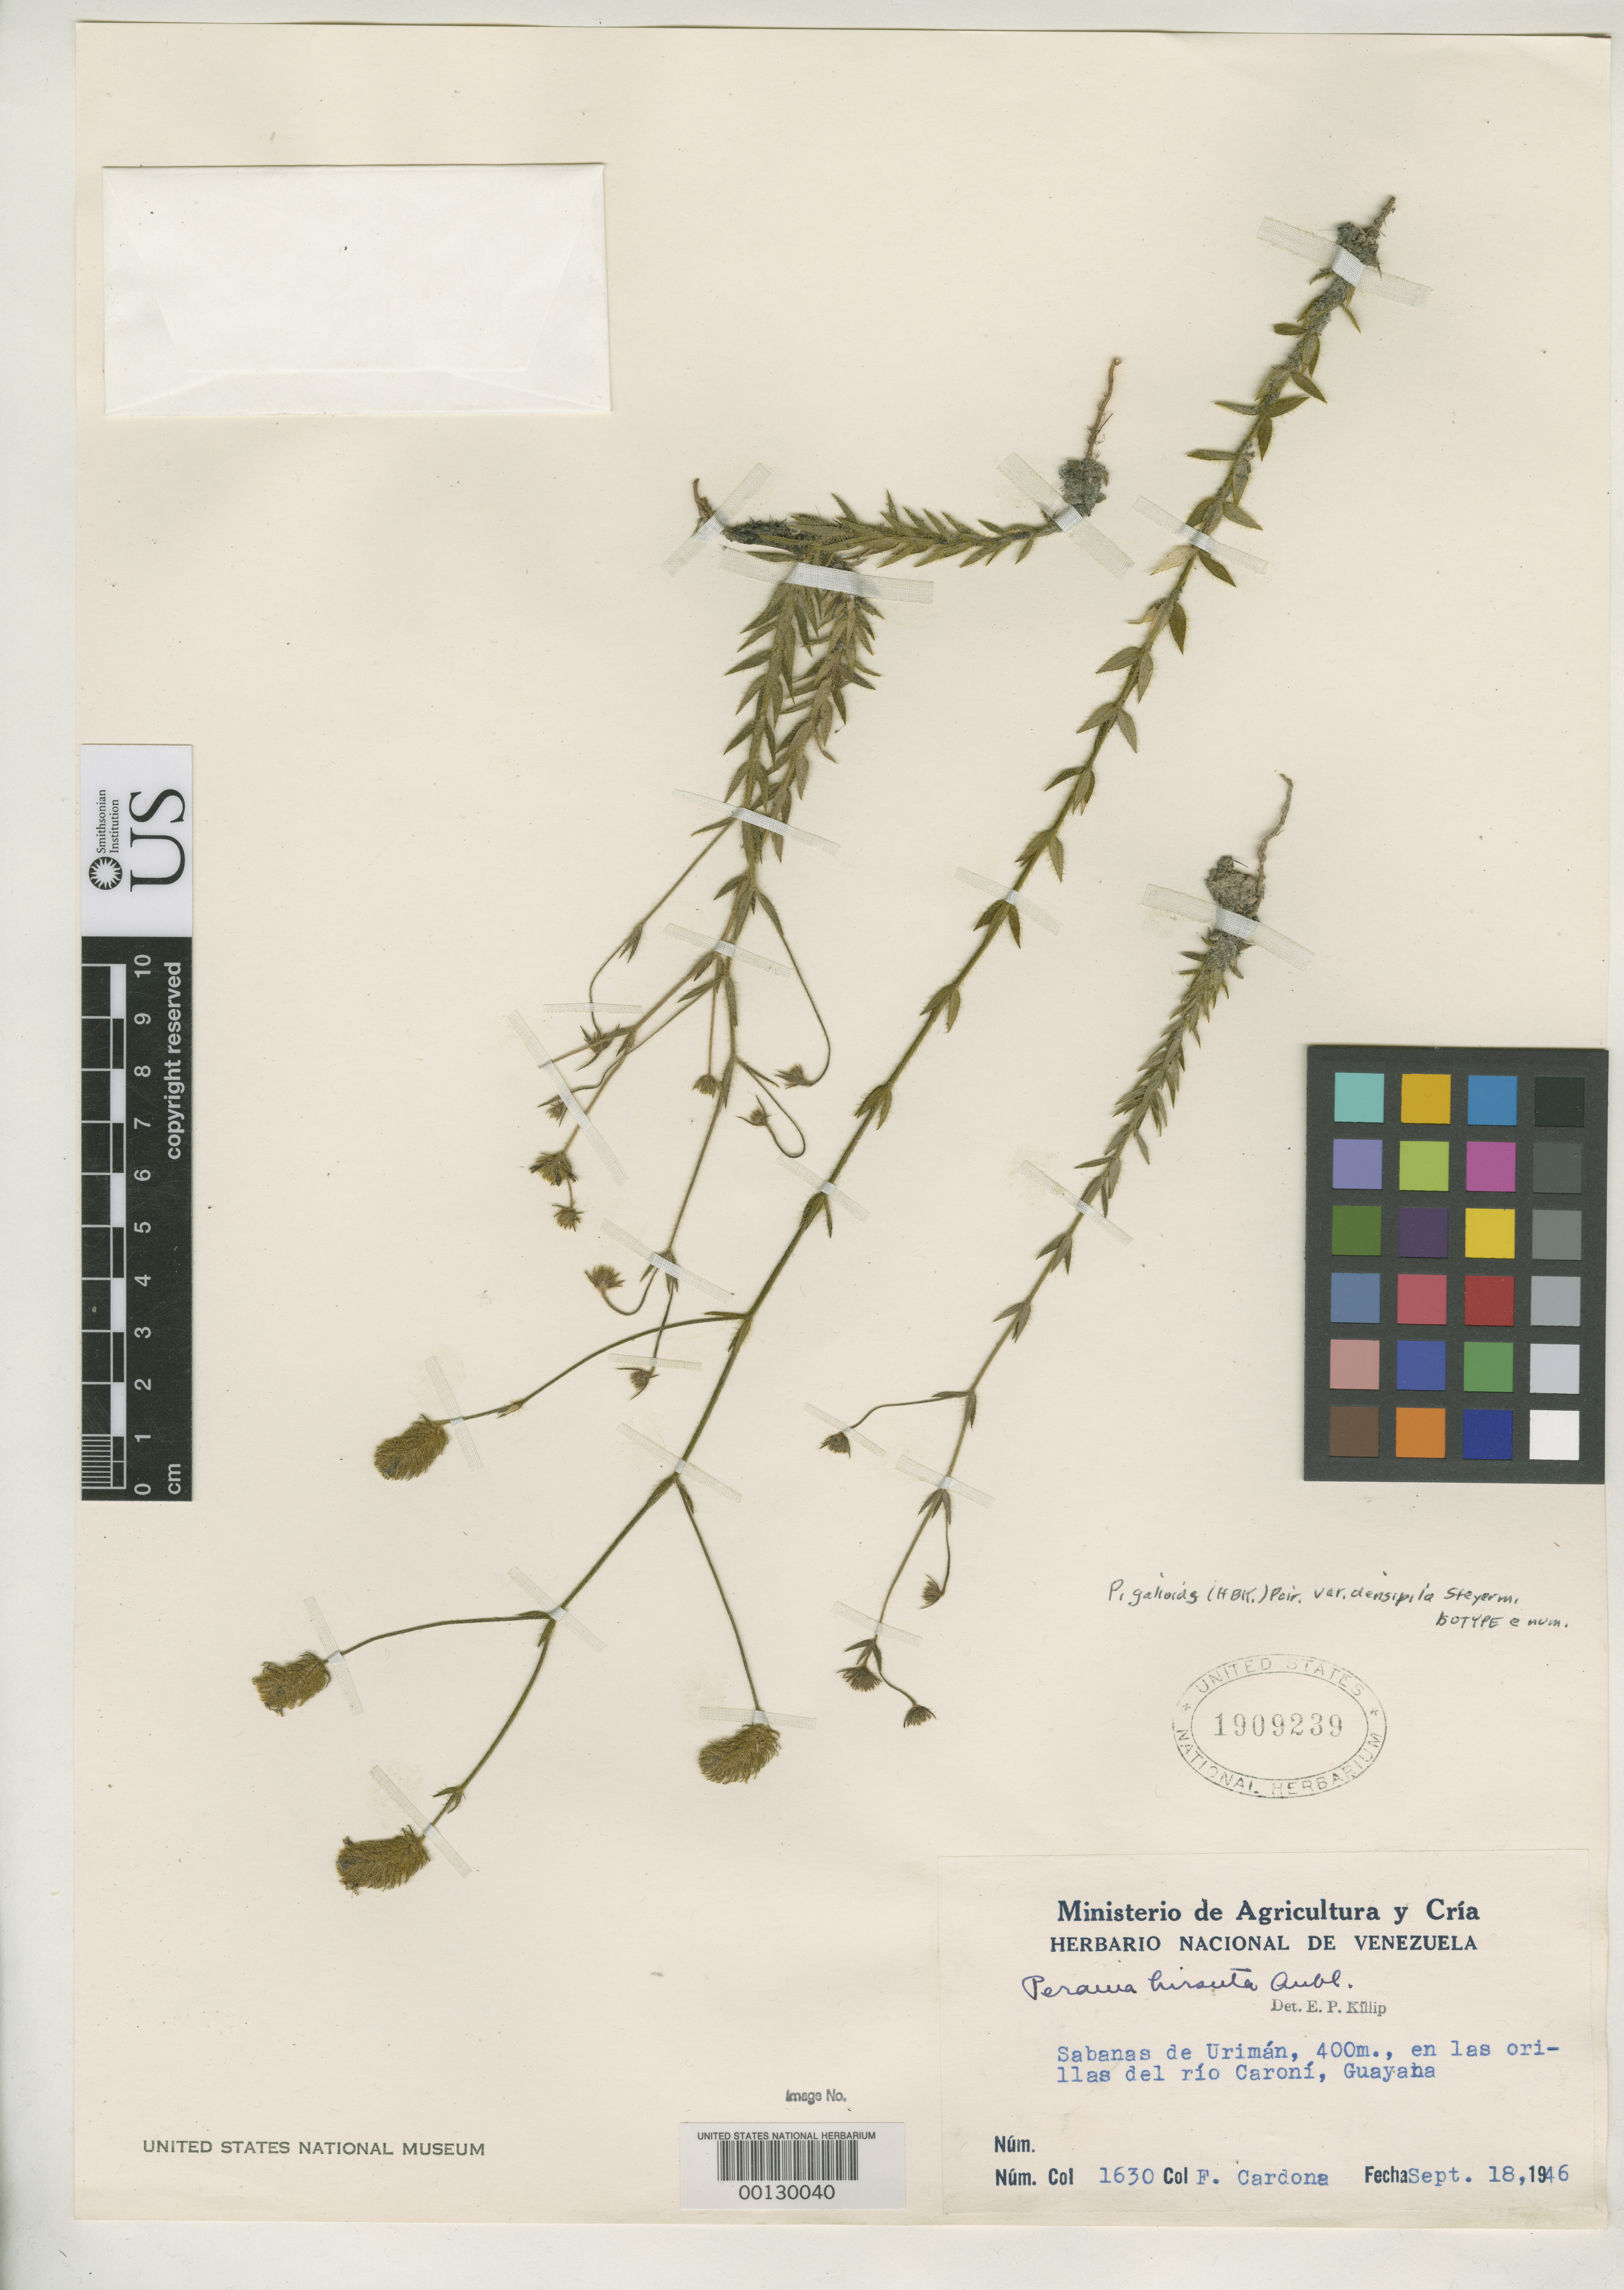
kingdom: Plantae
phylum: Tracheophyta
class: Magnoliopsida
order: Gentianales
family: Rubiaceae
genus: Perama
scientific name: Perama galioides var. densipila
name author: Steyerm.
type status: Isotype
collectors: F. Cardona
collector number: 1630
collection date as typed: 18 Sep 1946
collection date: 1946-09-18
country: Venezuela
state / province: Bolivar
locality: Uriman.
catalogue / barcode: US 1909239